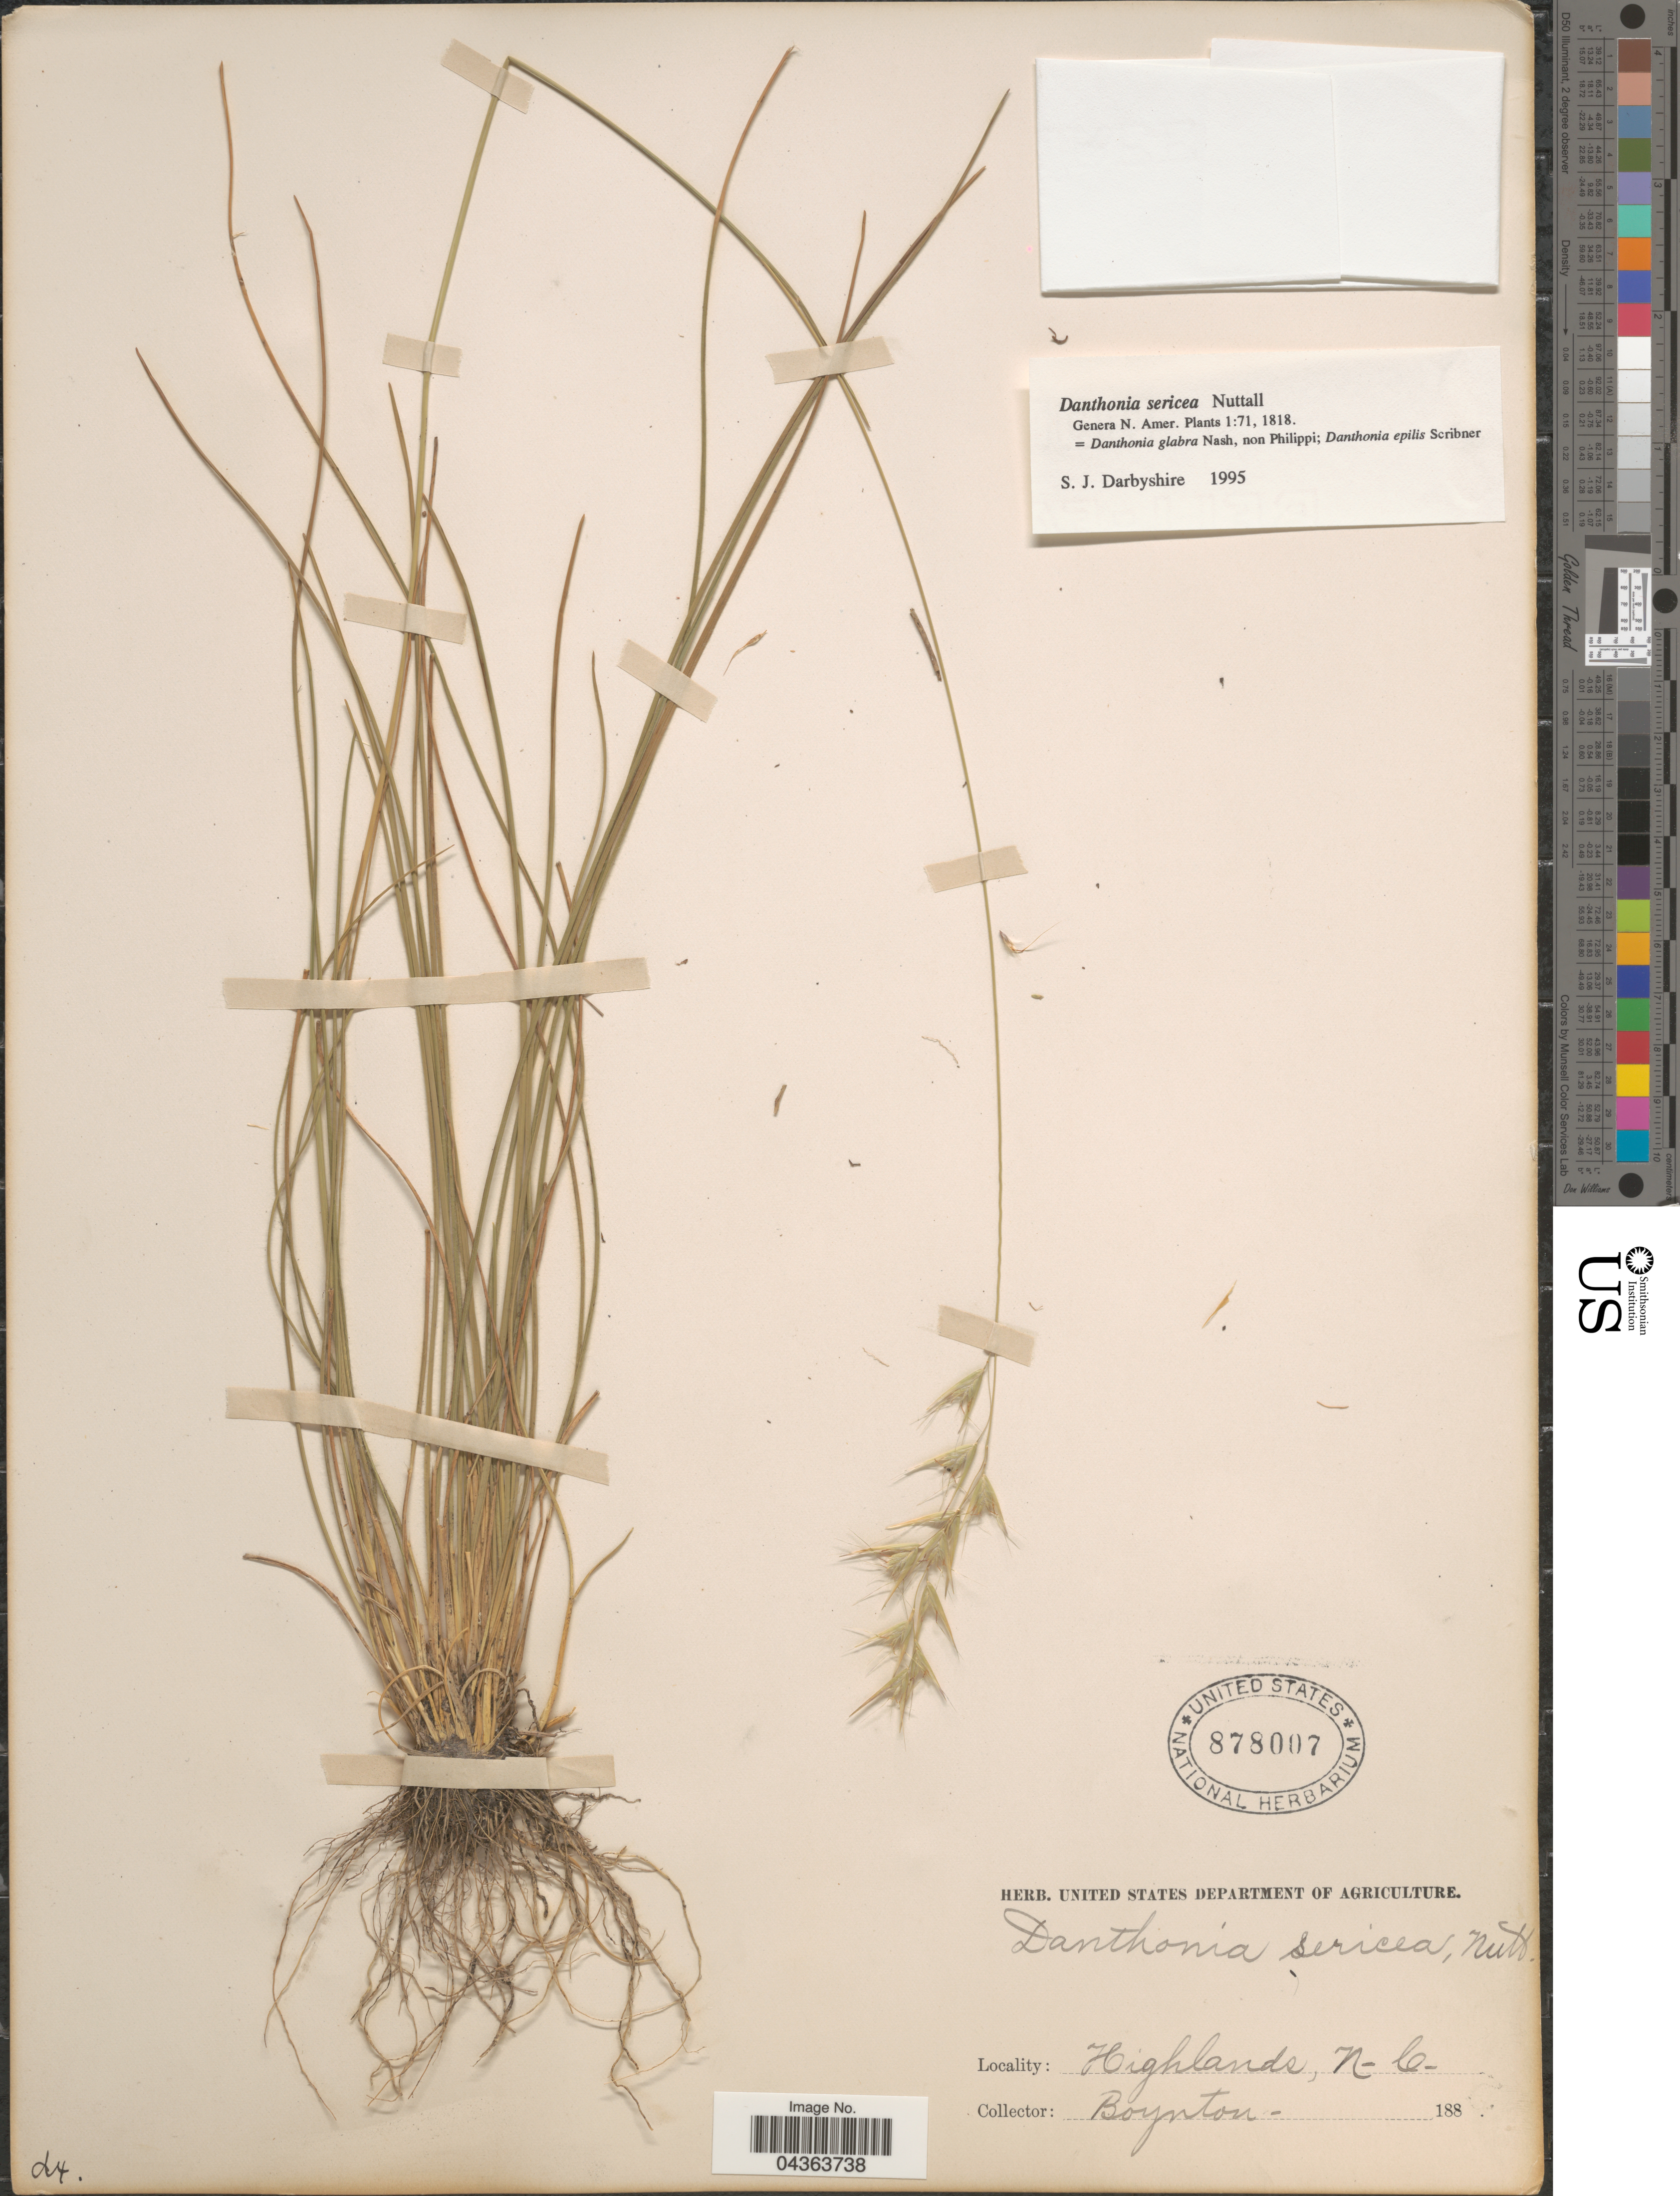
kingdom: Plantae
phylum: Tracheophyta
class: Liliopsida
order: Poales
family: Poaceae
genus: Danthonia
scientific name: Danthonia sericea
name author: Nutt.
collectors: -. Boynton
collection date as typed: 188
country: United States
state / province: North Carolina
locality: Highlands.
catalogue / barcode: US 878007